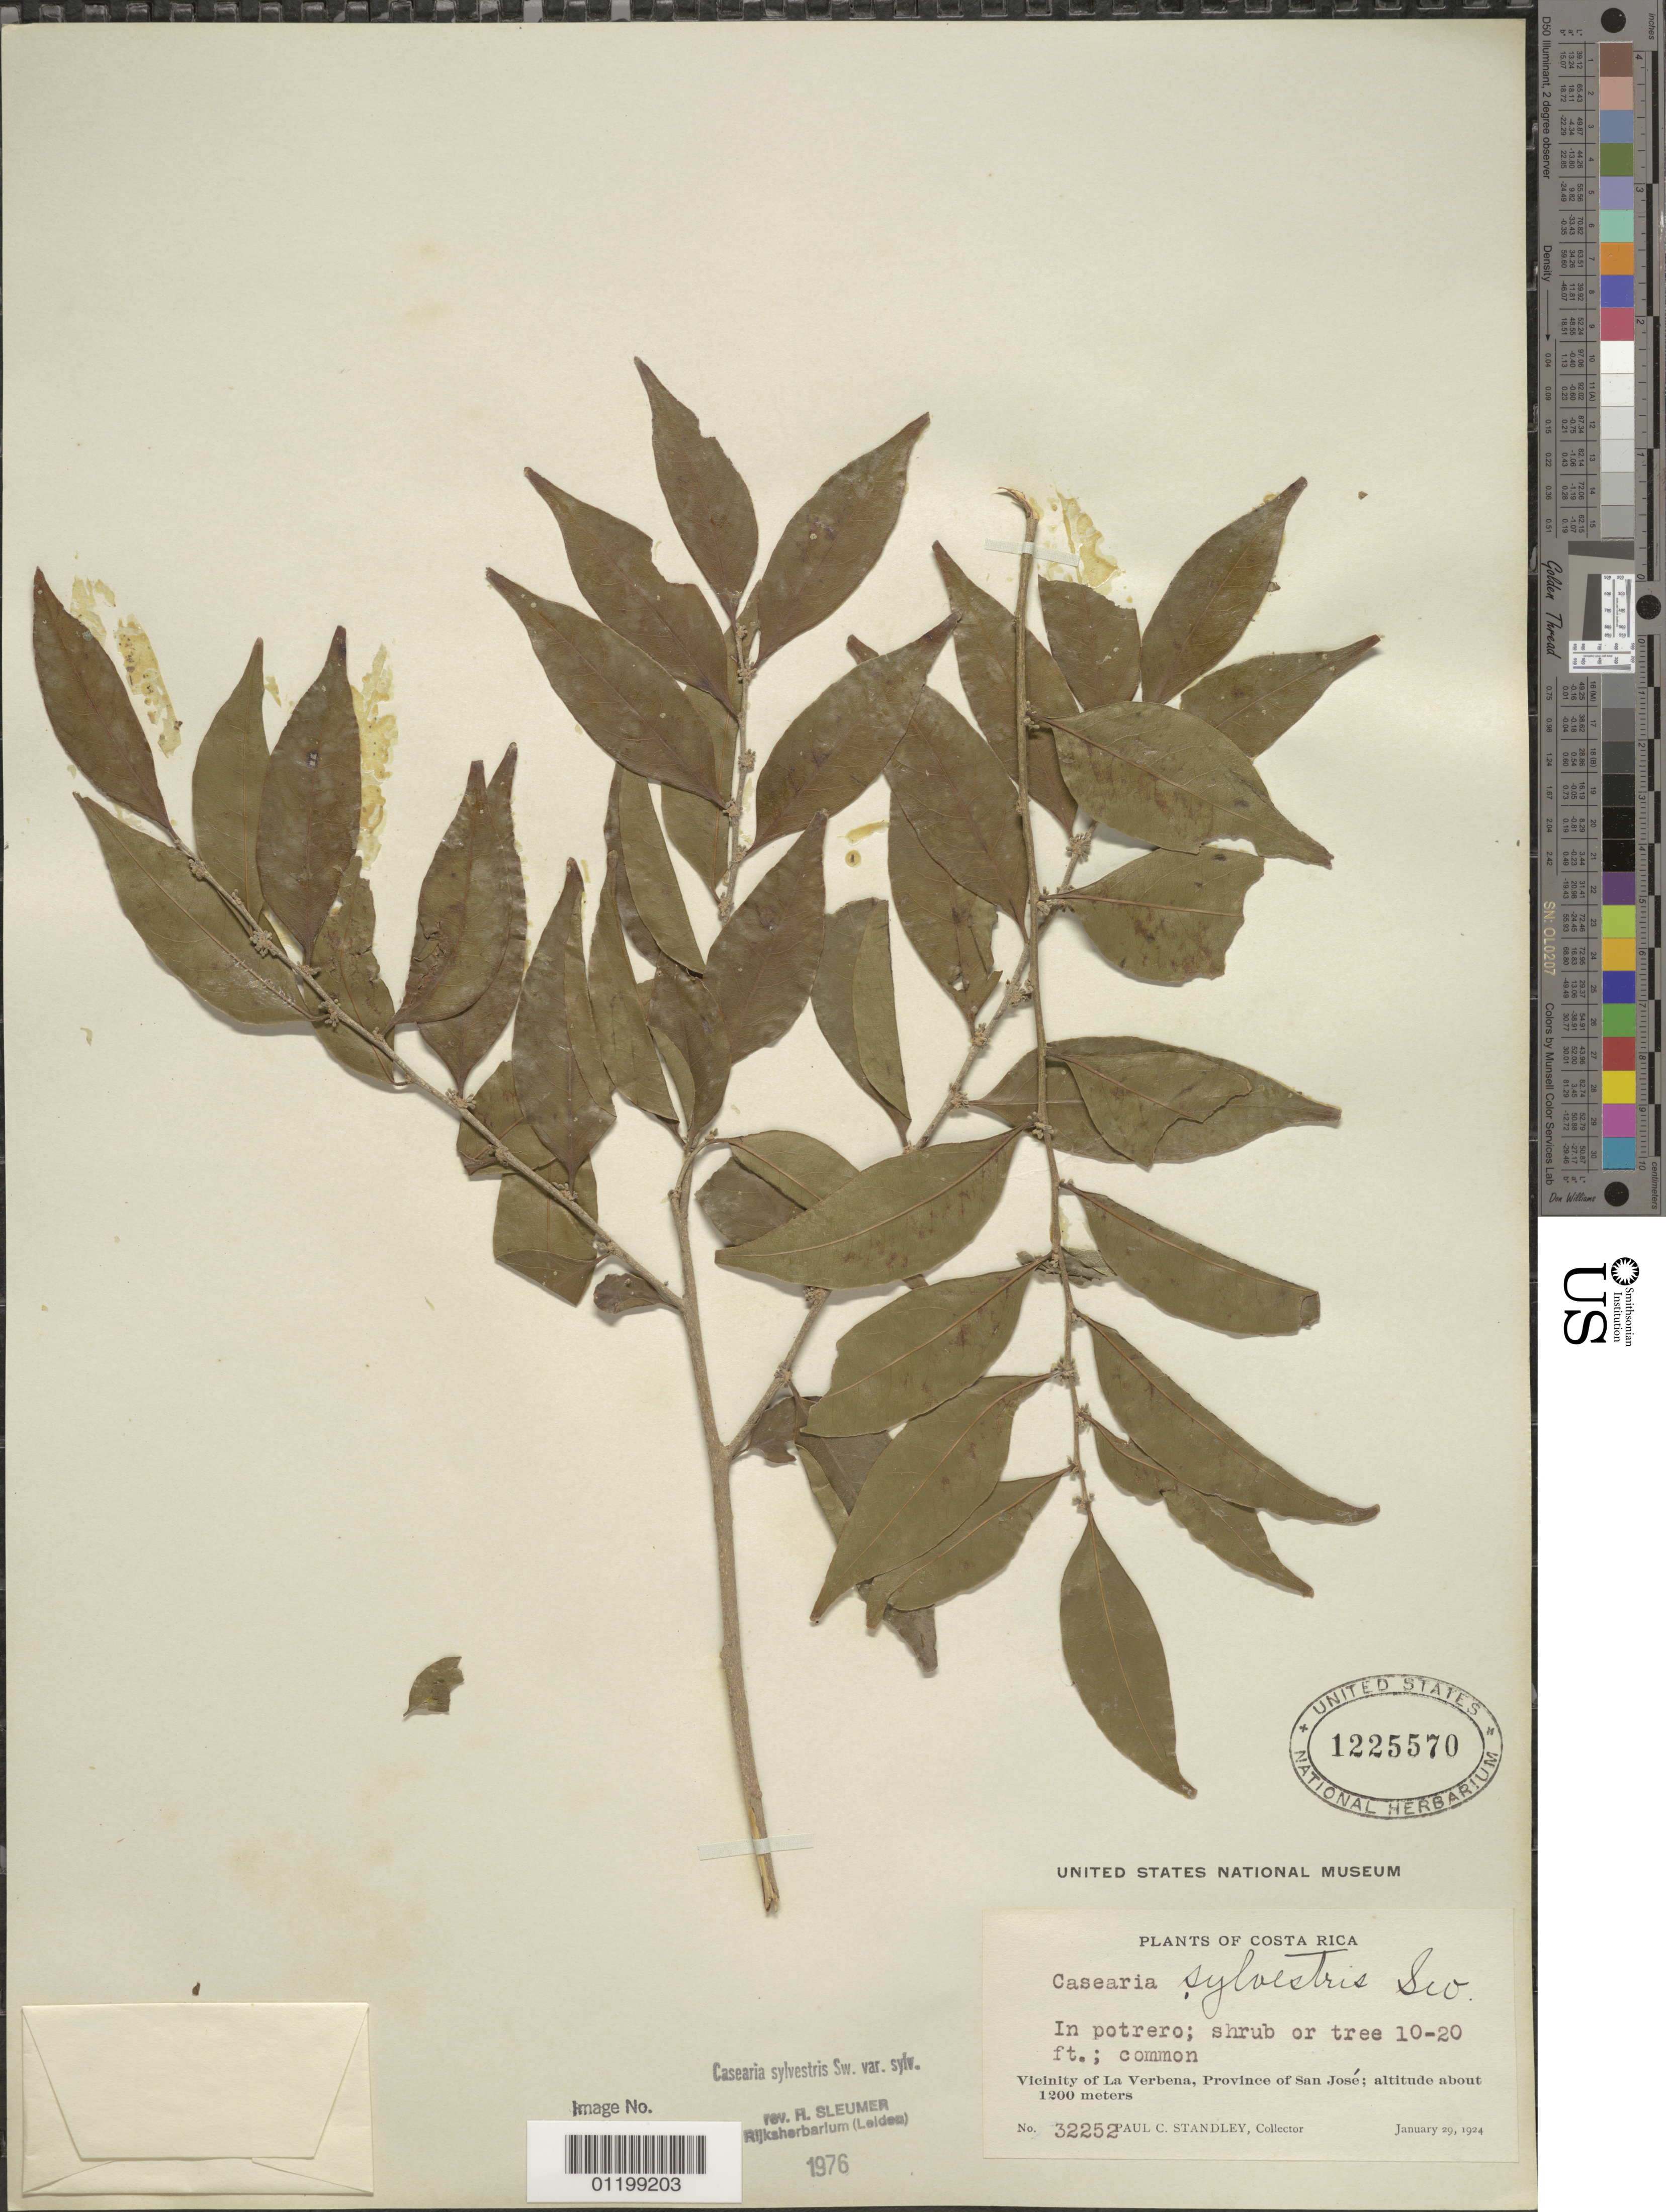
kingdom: Plantae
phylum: Tracheophyta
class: Magnoliopsida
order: Malpighiales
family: Salicaceae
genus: Casearia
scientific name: Casearia sylvestris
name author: Sw.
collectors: P. C. Standley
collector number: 32252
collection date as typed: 29 Jan 1924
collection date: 1924-01-29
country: Costa Rica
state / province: San José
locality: Vicinity of La Verbena.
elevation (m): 1200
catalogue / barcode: US 1225570